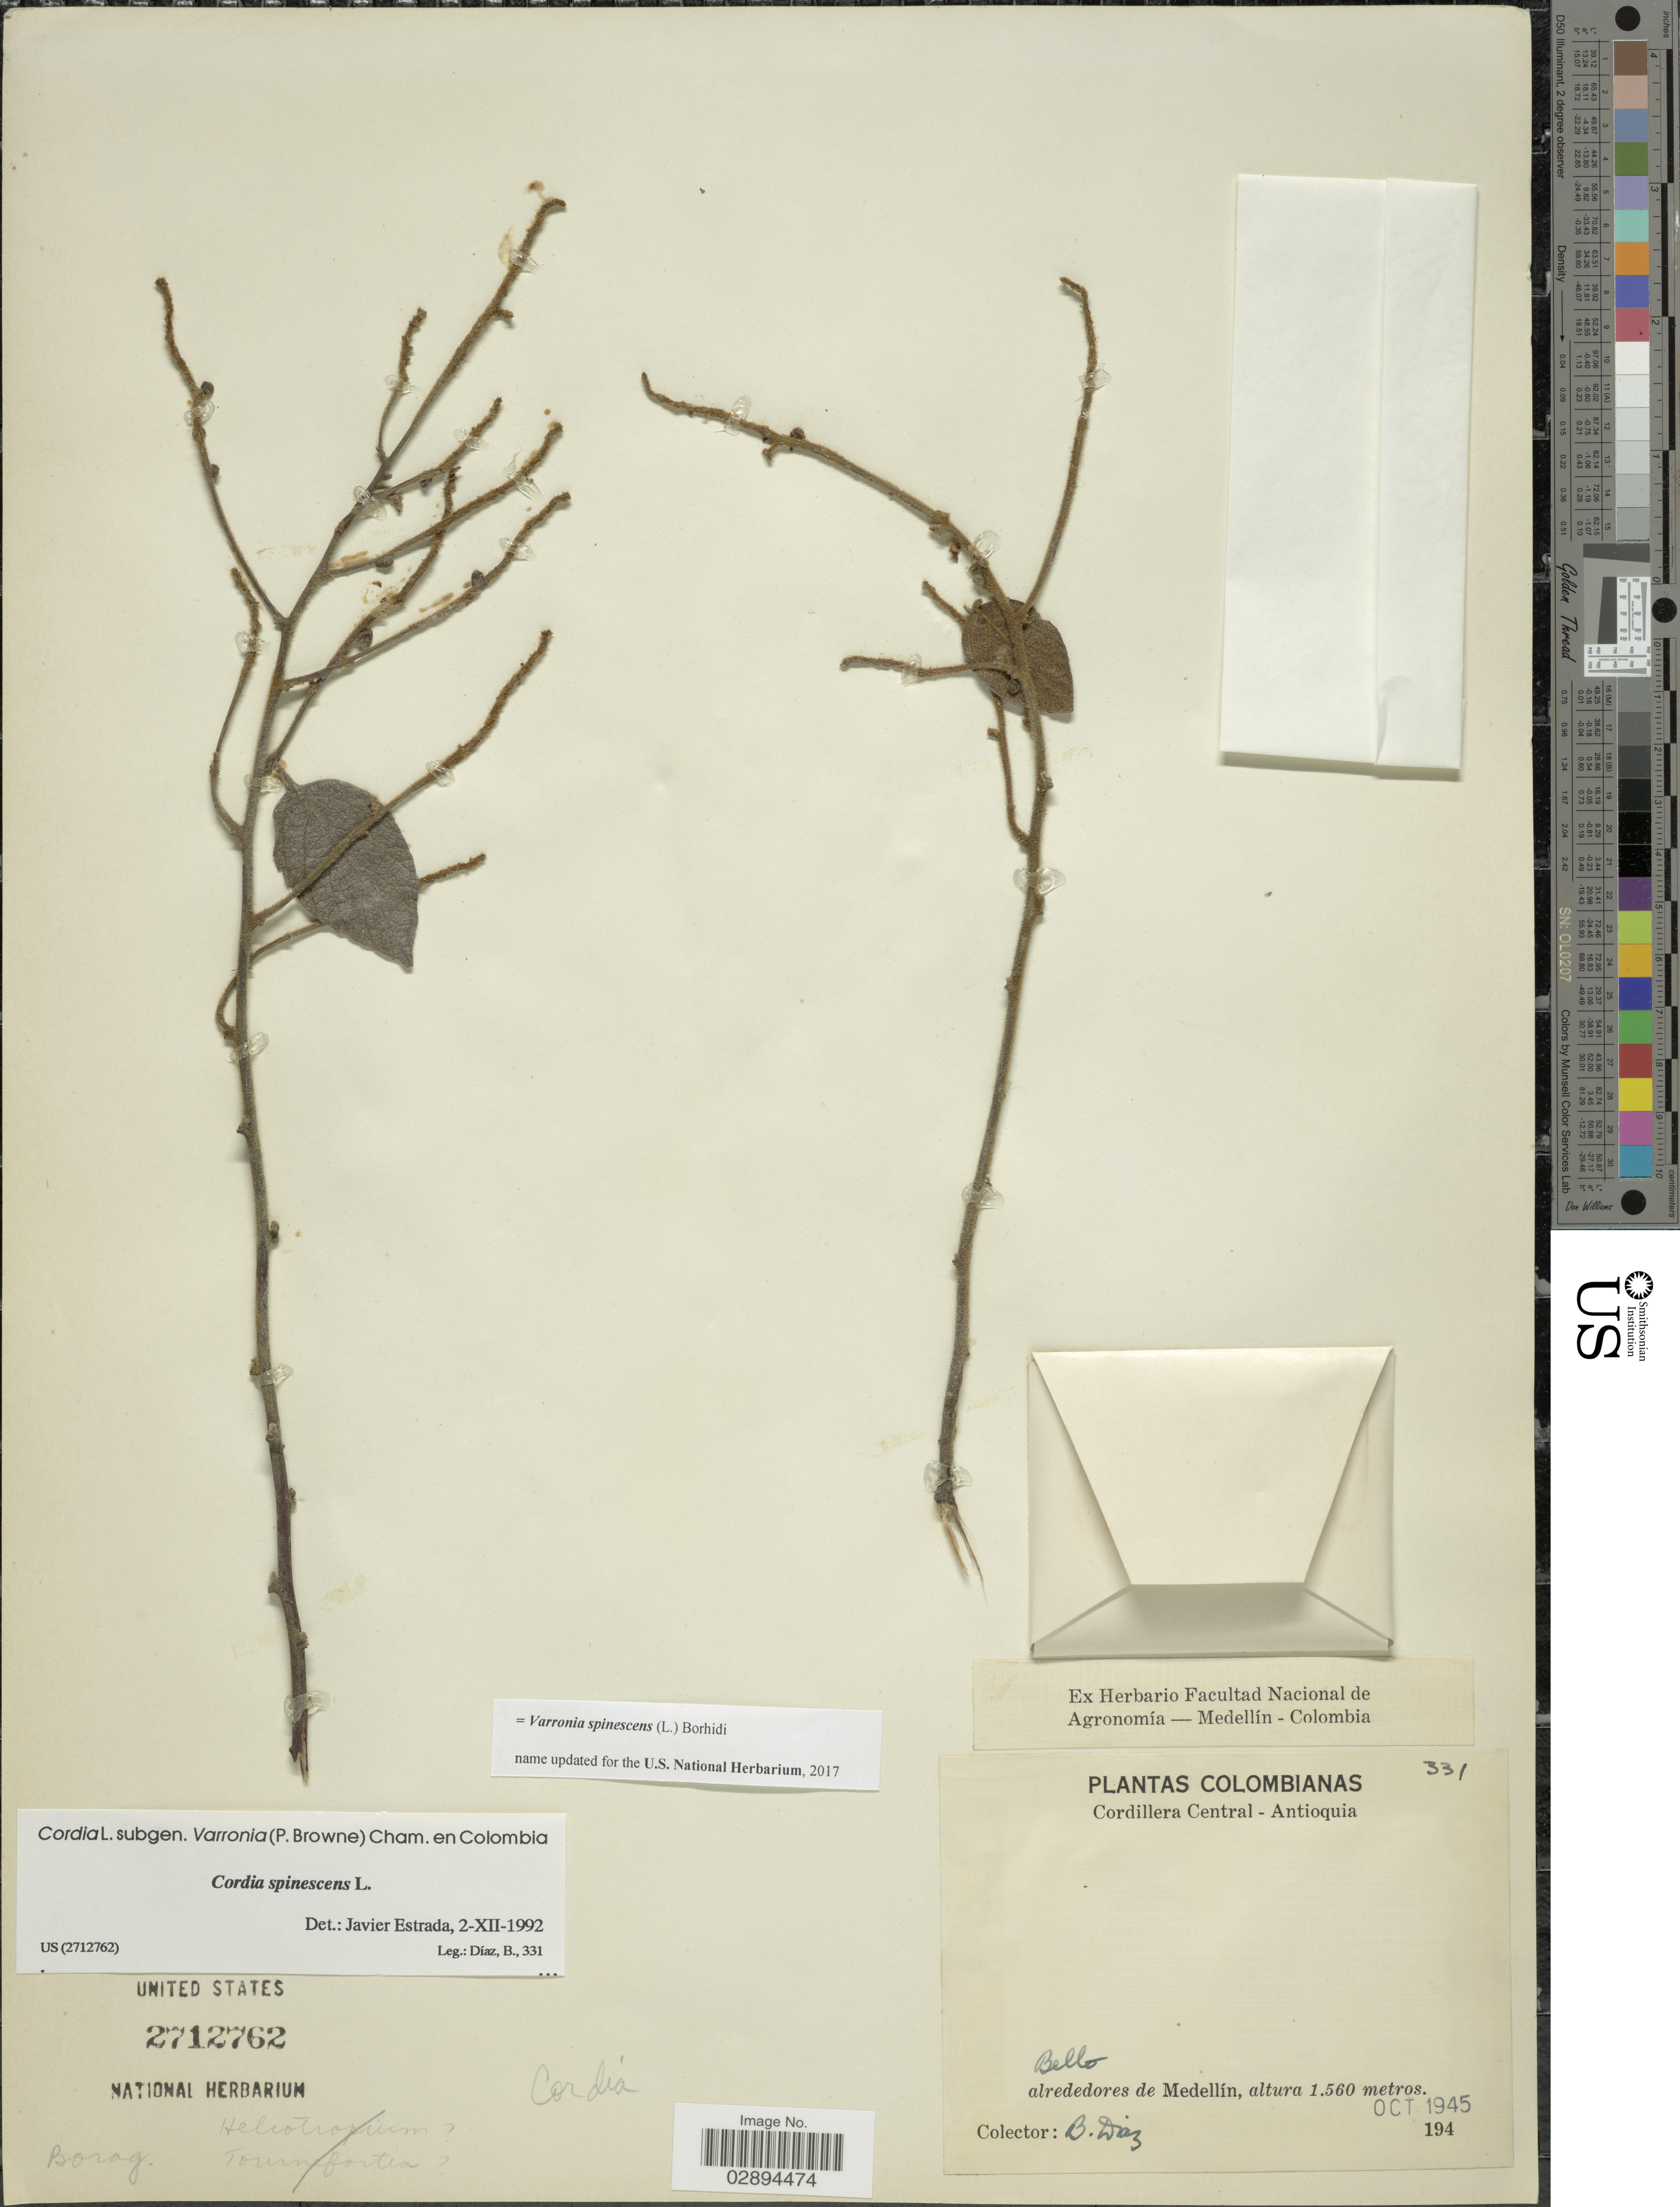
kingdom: Plantae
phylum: Tracheophyta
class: Magnoliopsida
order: Boraginales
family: Cordiaceae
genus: Varronia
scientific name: Varronia spinescens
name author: (L.) Borhidi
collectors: B. Diaz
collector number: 331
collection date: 1945-10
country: Colombia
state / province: Antioquia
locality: Cordillera Central - Antioquia. Alrededores de Medellín.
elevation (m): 1560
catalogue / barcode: US 2712762